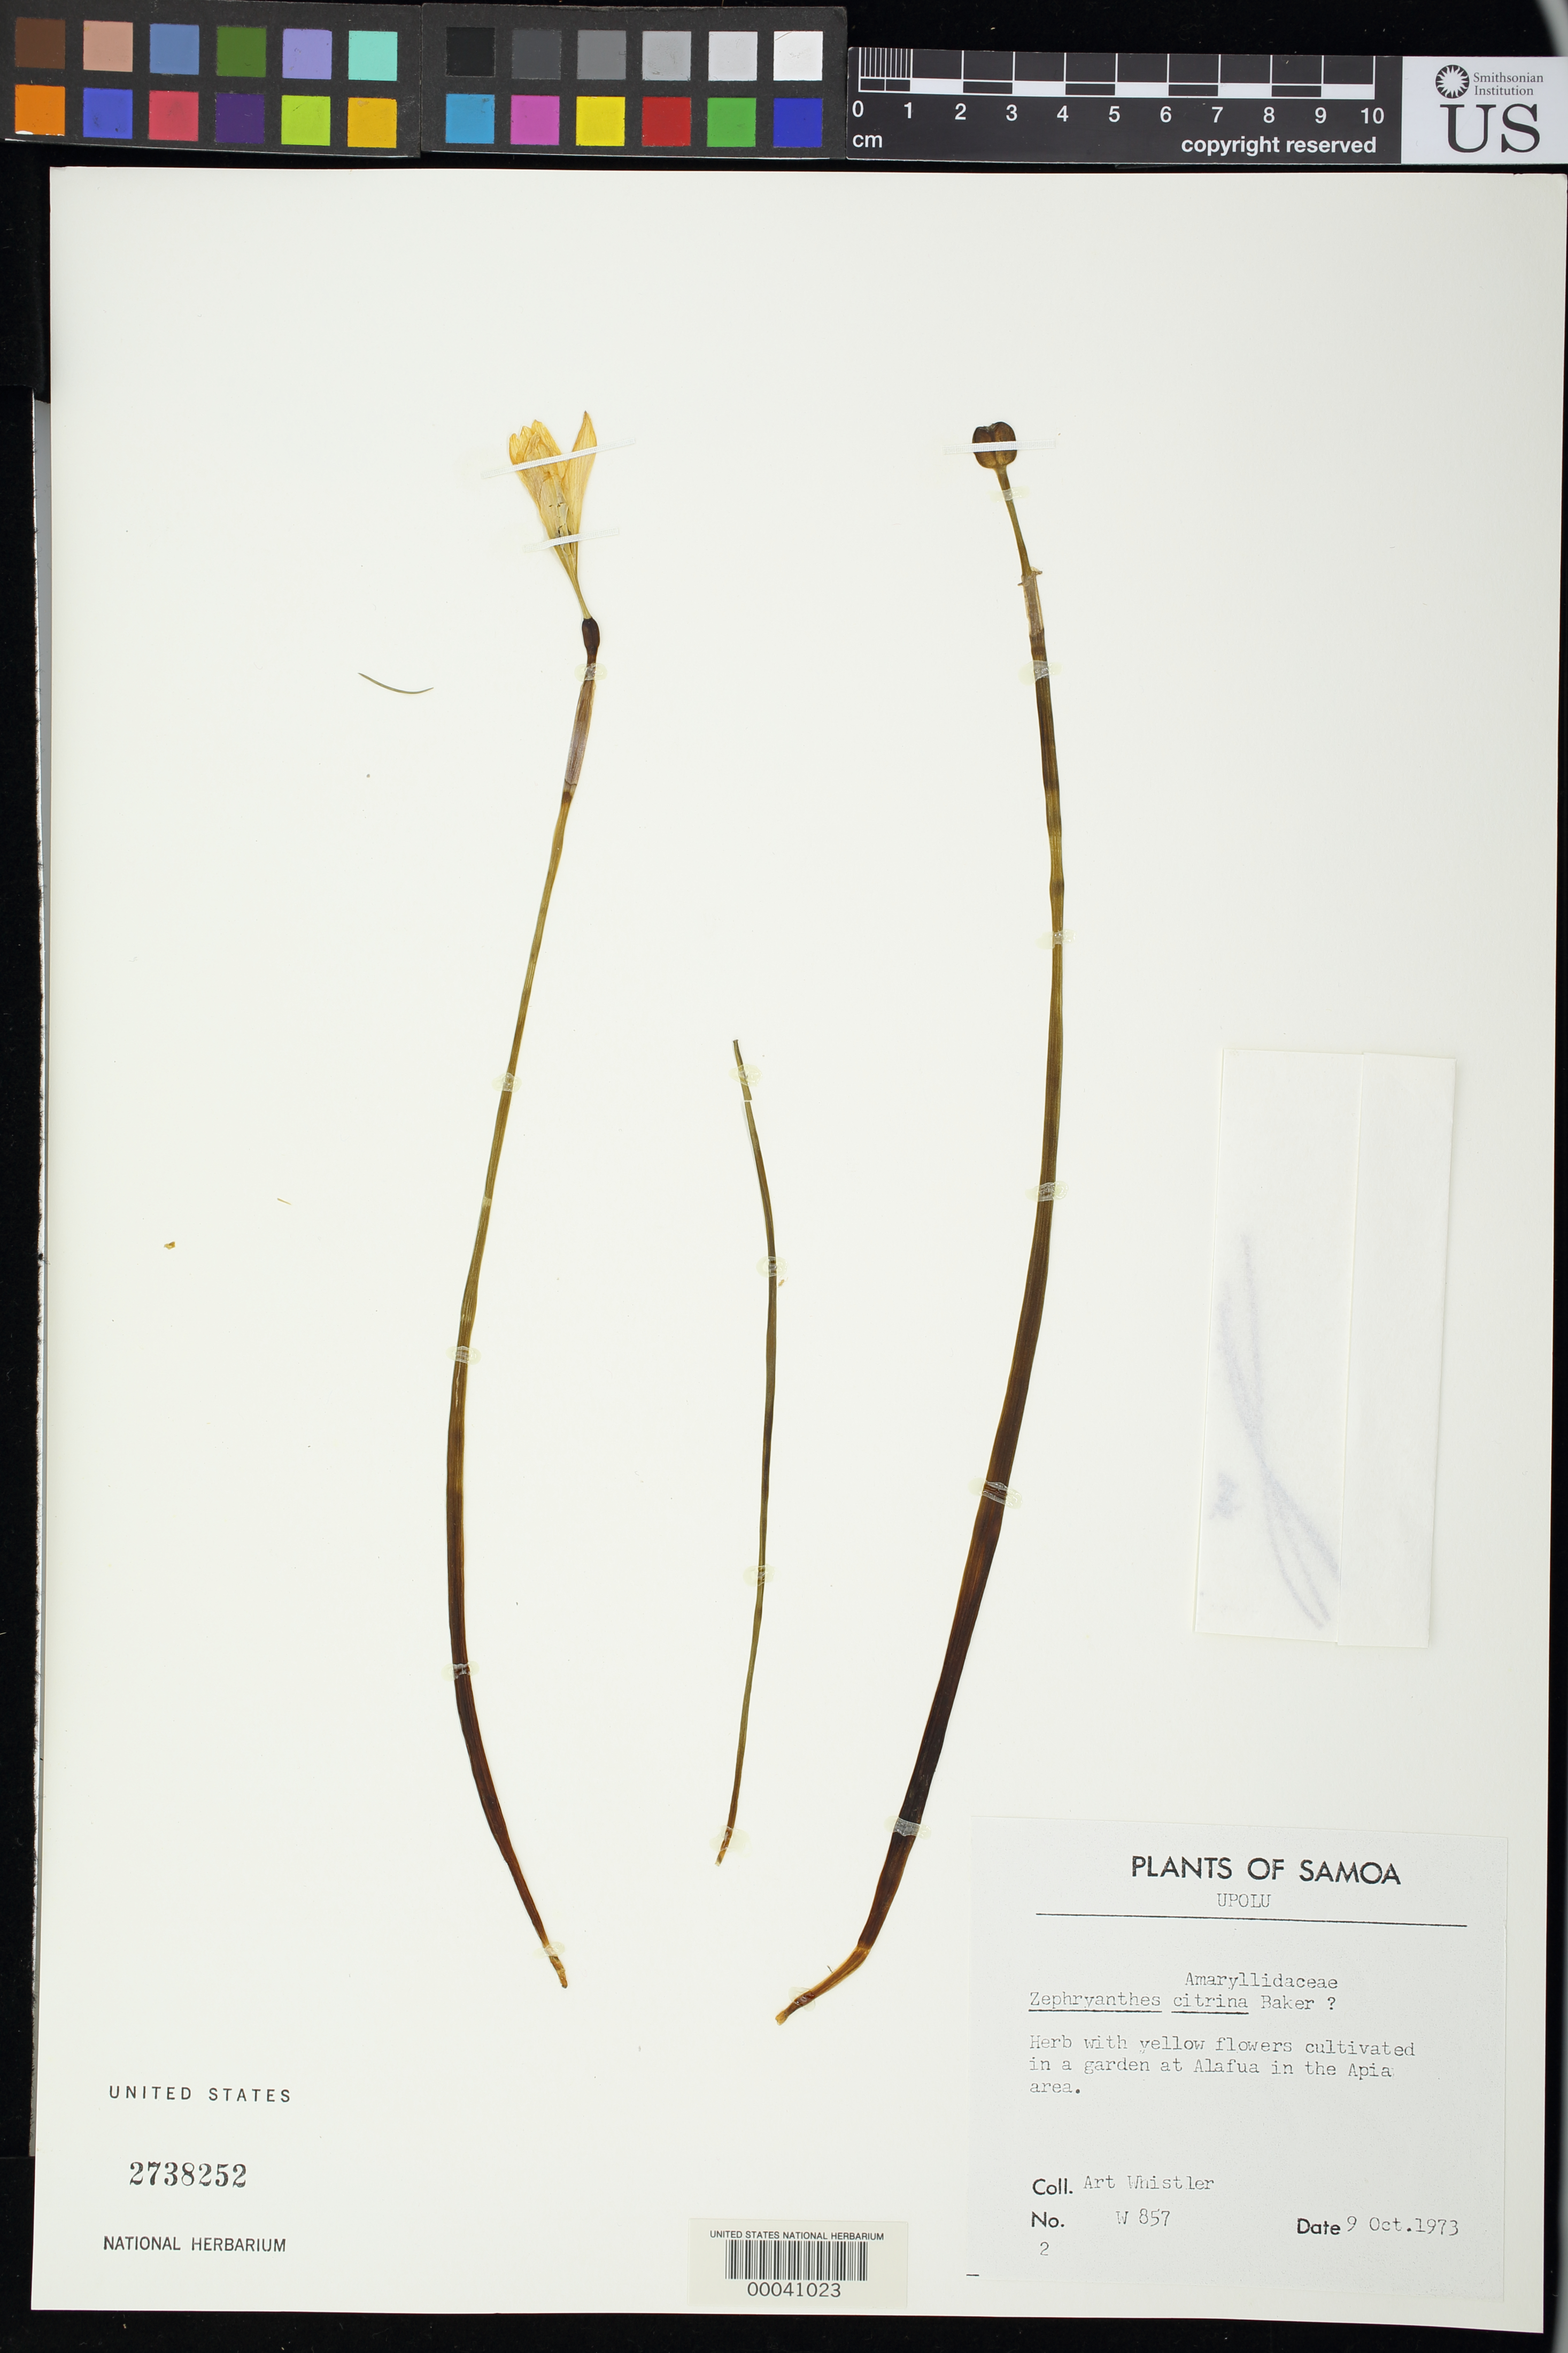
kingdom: Plantae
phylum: Tracheophyta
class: Liliopsida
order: Asparagales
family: Amaryllidaceae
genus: Zephyranthes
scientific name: Zephyranthes citrina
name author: Baker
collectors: A. Whistler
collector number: W 857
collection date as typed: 09 Oct 1973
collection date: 1973-10-09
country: Samoa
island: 'Upolu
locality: At alafua in the apia area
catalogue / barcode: US 2738252